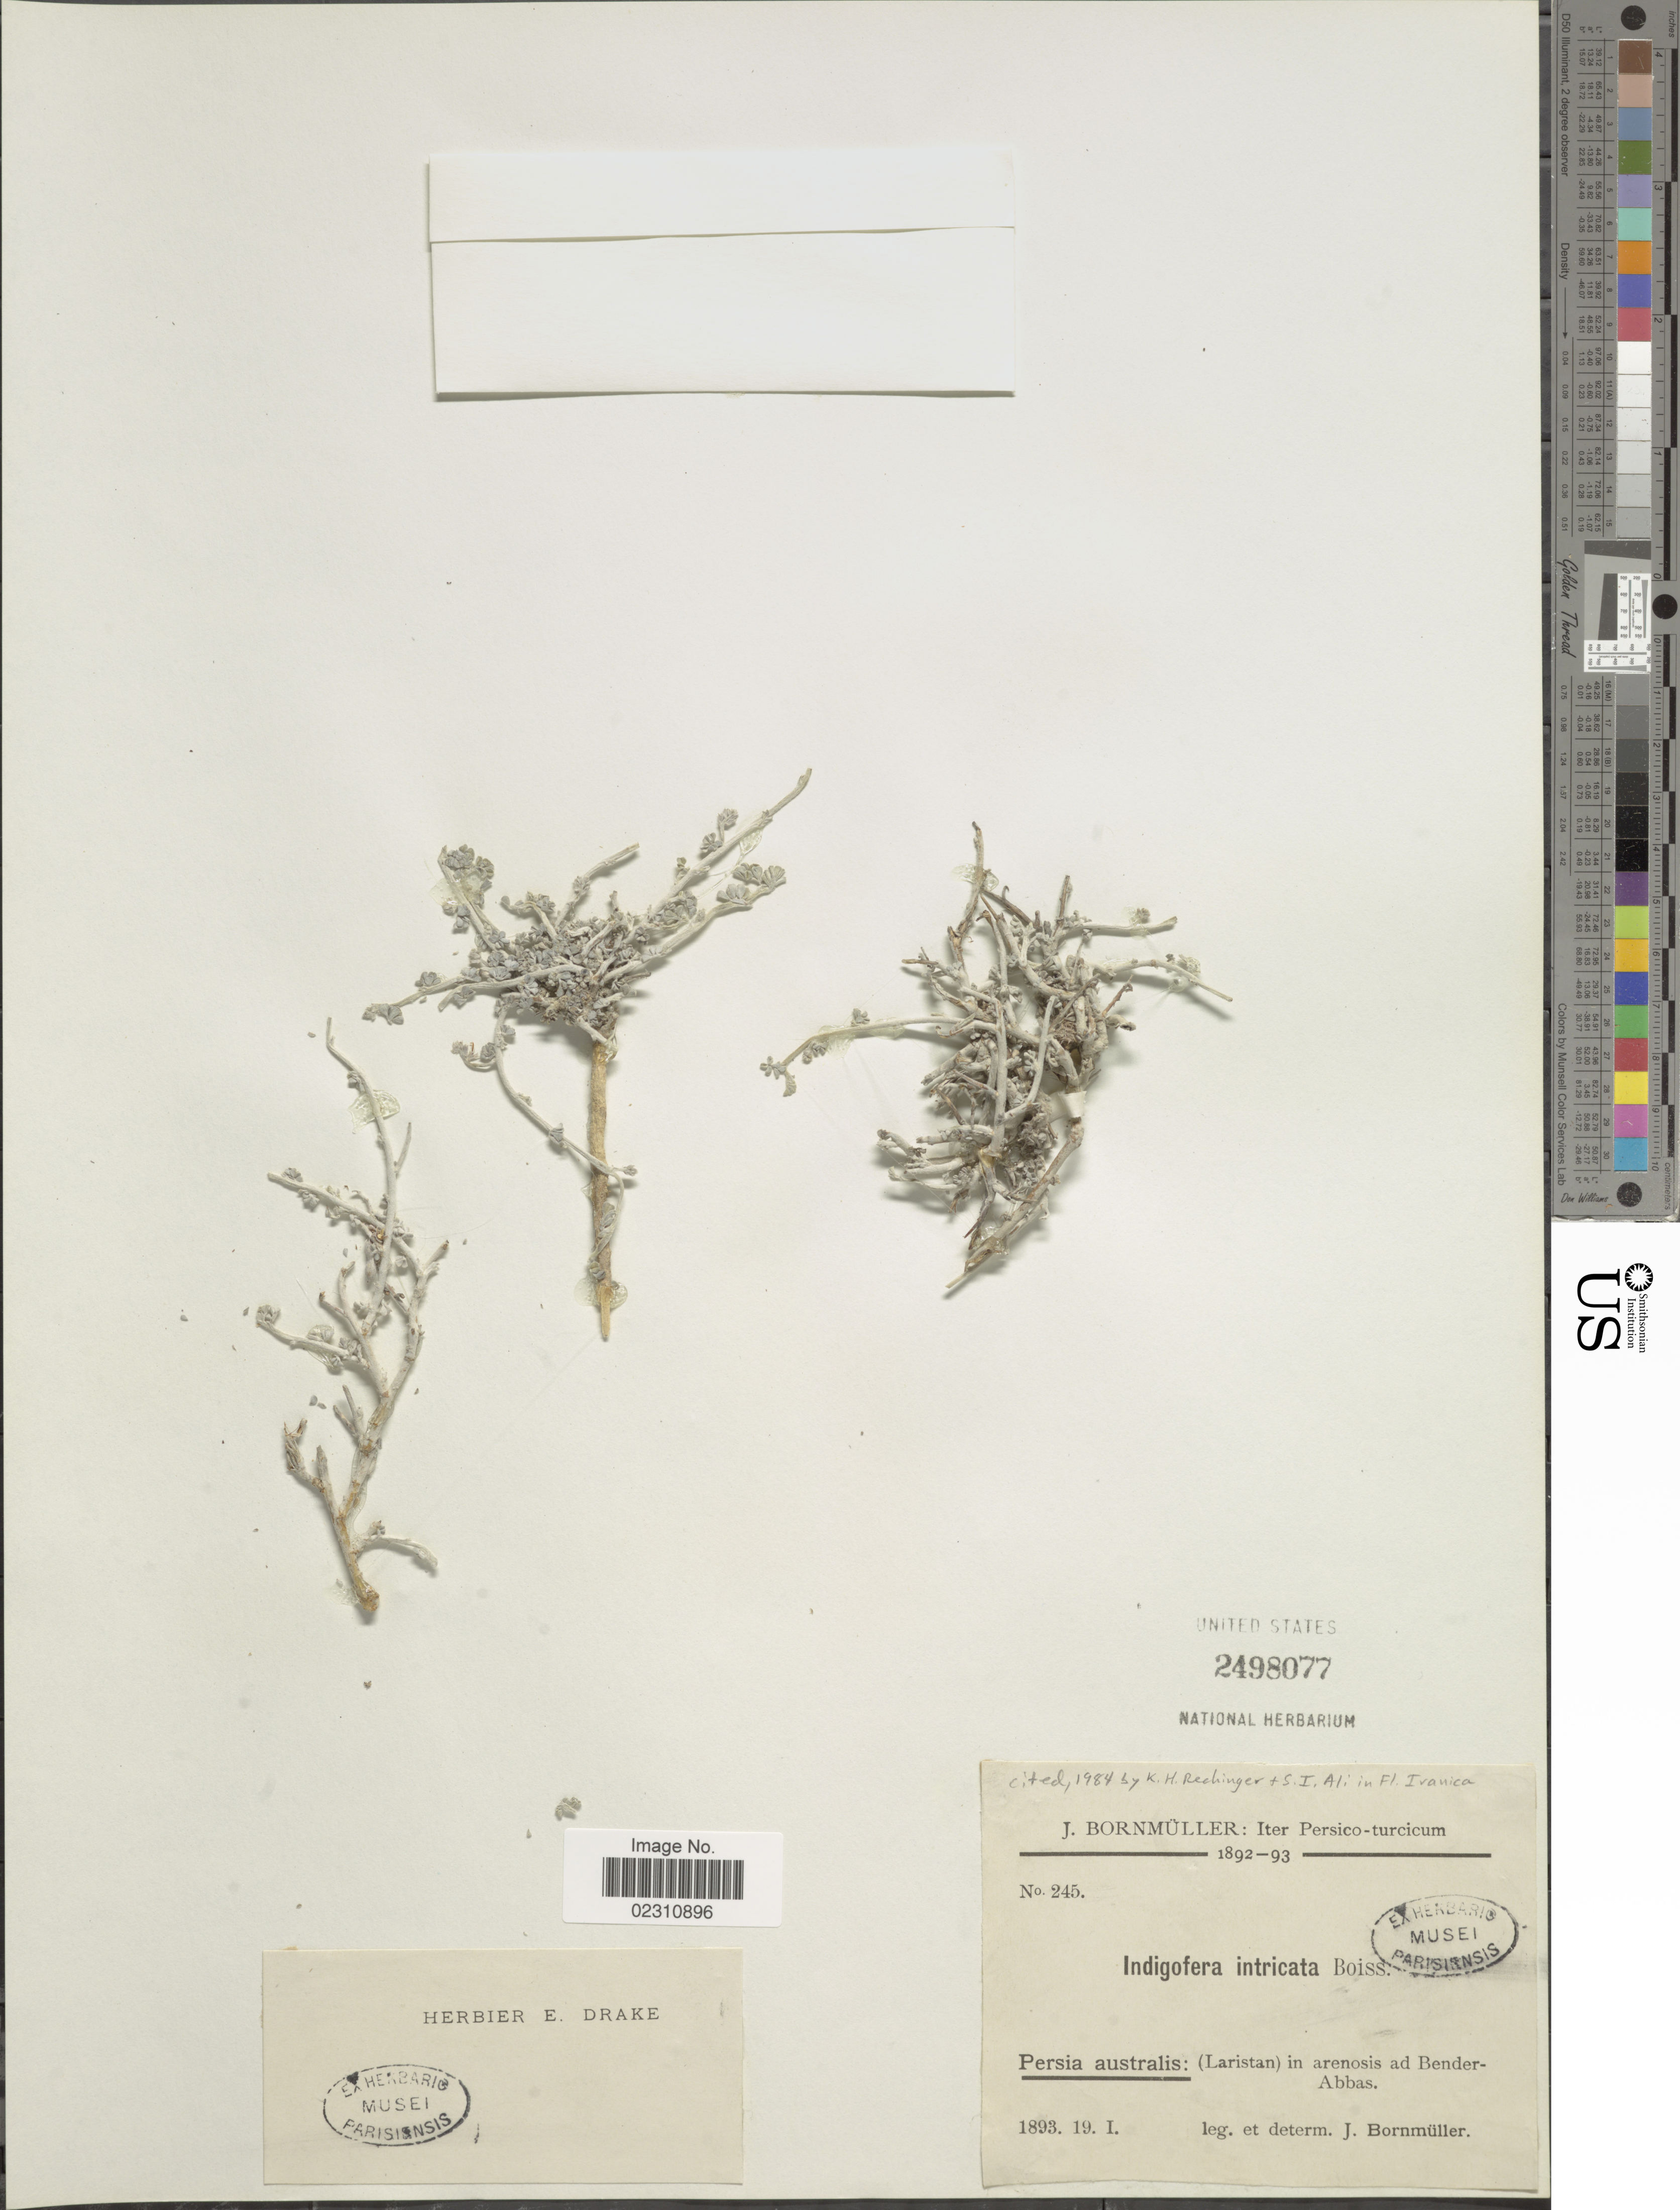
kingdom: Plantae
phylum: Tracheophyta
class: Magnoliopsida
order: Fabales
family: Fabaceae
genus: Indigofera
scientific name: Indigofera intricata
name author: Boiss.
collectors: J. Bornmüller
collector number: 245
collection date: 1893-01-19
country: Iran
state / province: Hormozgan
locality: Persia australis: (Laristan) in arenosis ad Bender-Abbas.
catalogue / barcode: US 2498077